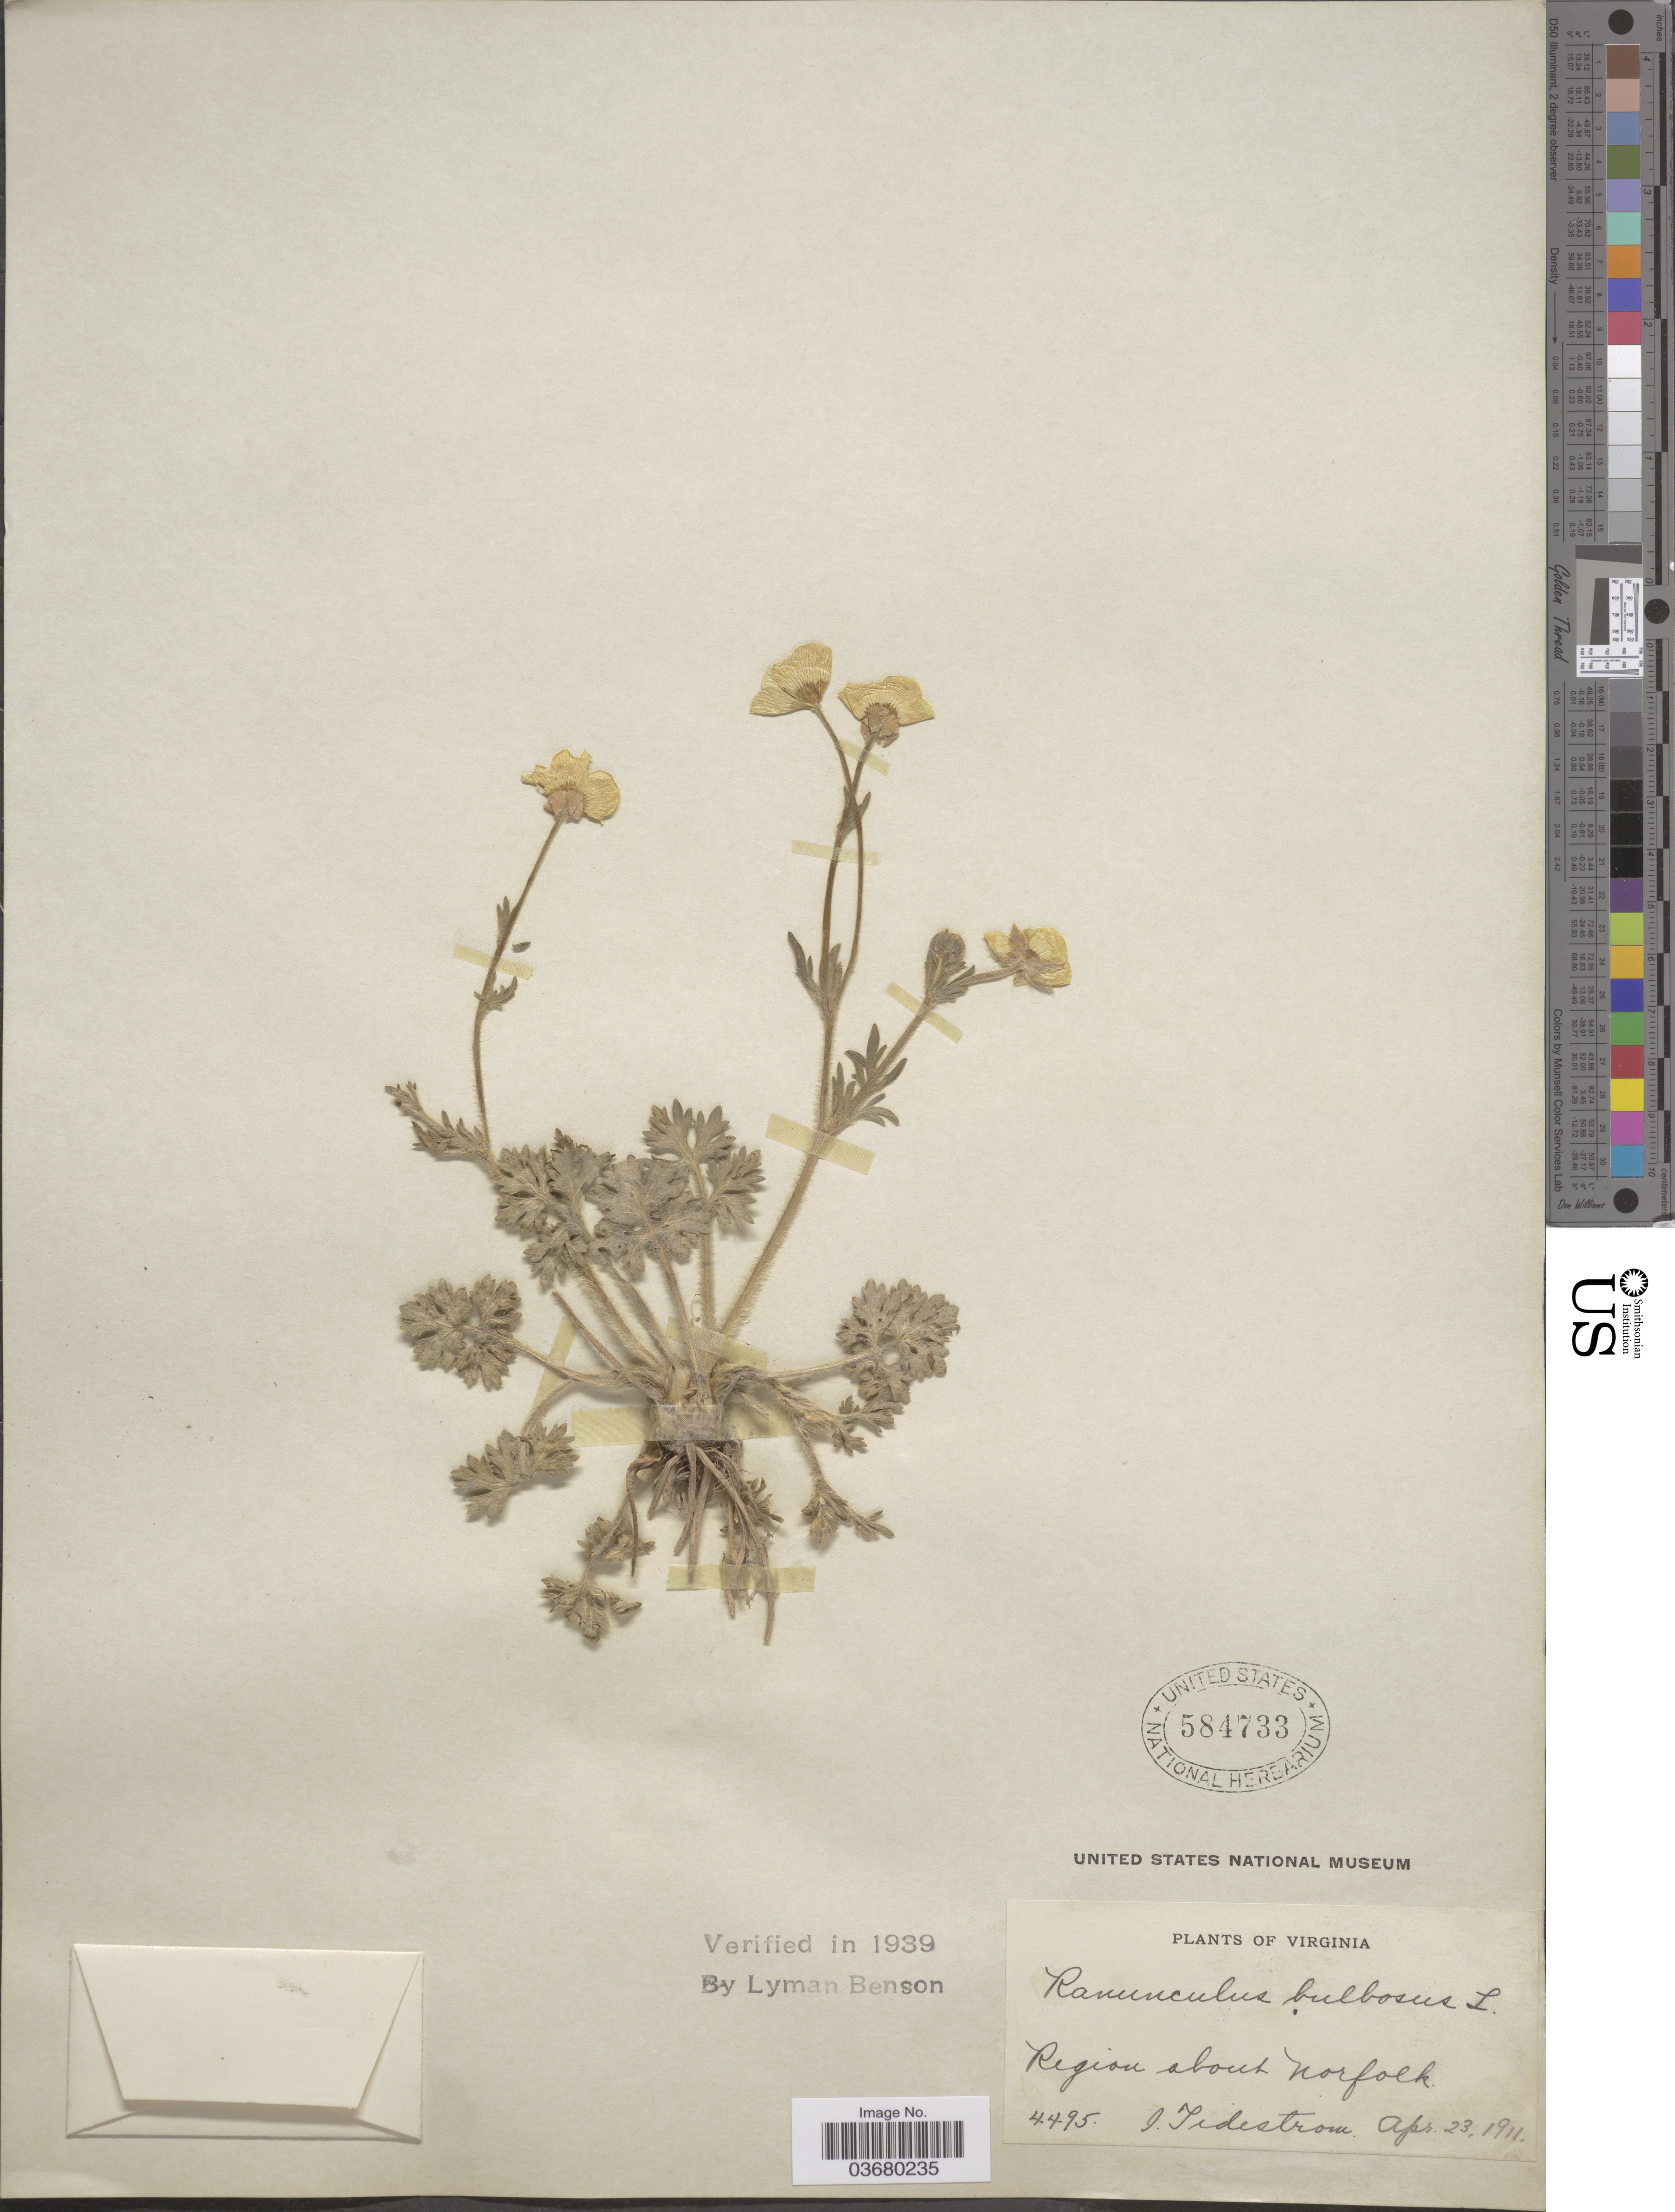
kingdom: Plantae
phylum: Tracheophyta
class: Magnoliopsida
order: Ranunculales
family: Ranunculaceae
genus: Ranunculus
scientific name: Ranunculus bulbosus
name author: L.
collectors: I. F. Tidestrom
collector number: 4495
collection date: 1911-04-23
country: United States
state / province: Virginia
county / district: City of Norfolk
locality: Region about Norfolk.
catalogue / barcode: US 584733